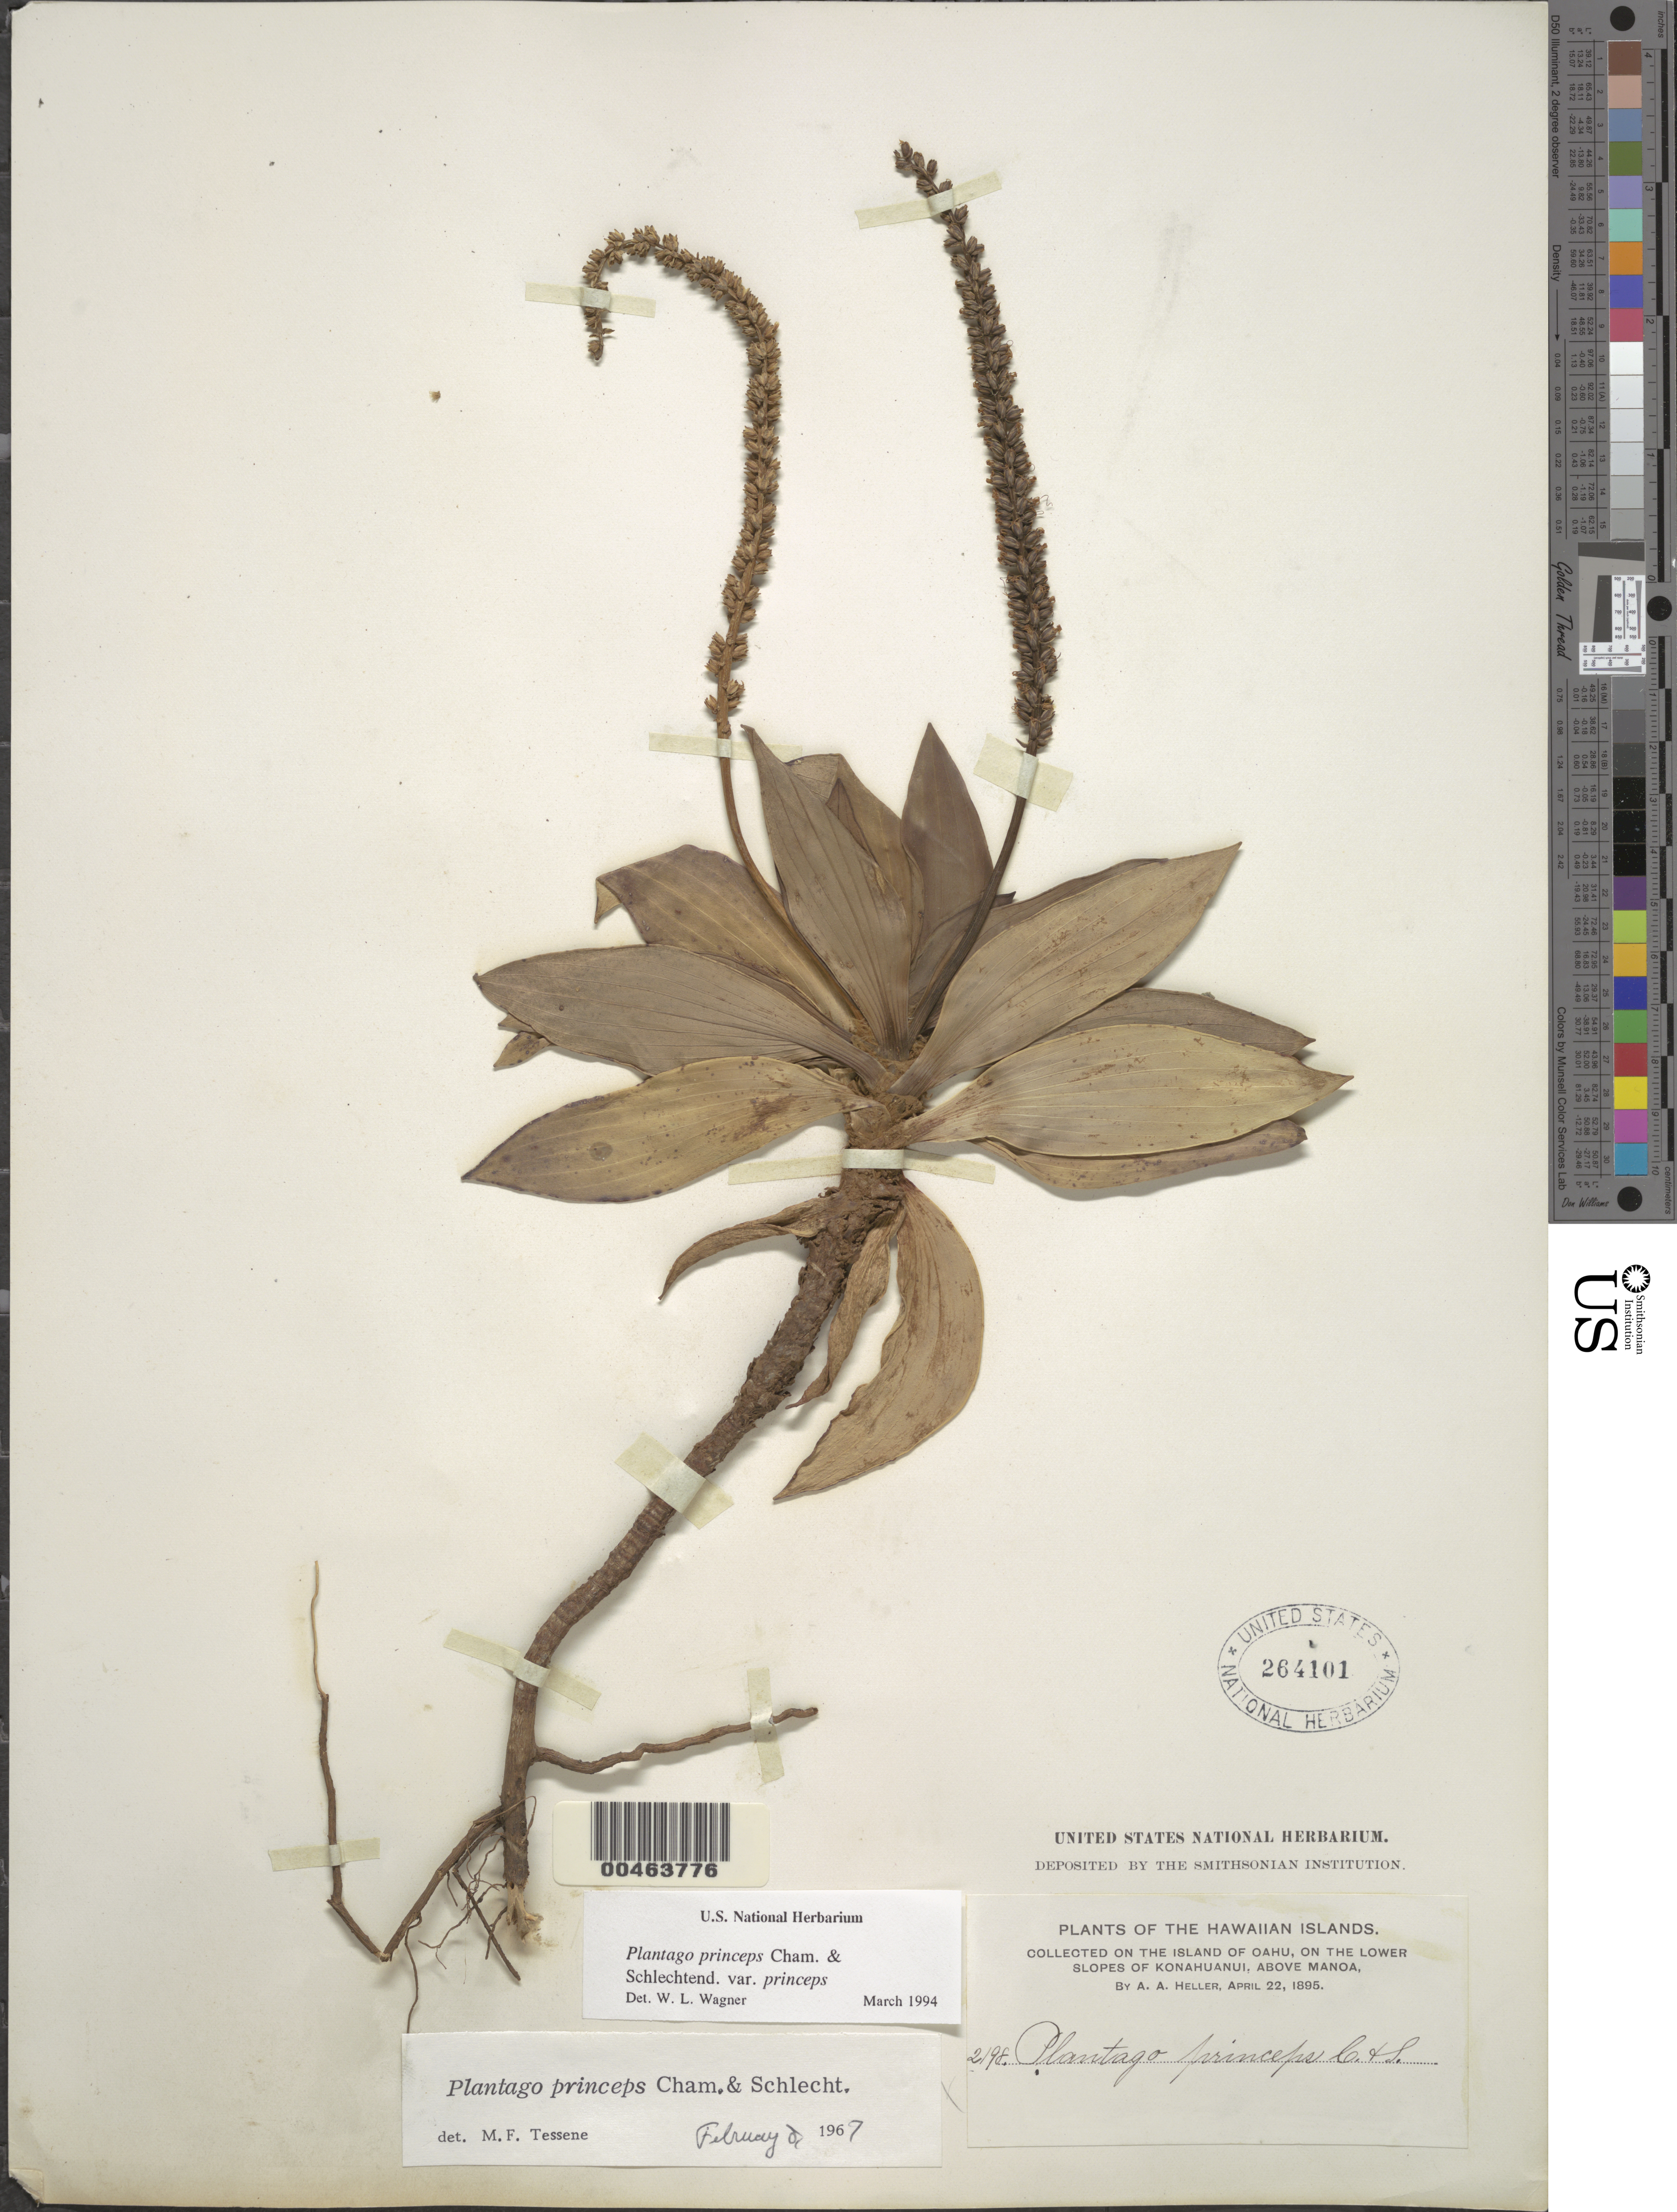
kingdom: Plantae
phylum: Tracheophyta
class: Magnoliopsida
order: Lamiales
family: Plantaginaceae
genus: Plantago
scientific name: Plantago princeps var. princeps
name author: Cham. & Schltdl.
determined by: Wagner, W. L., (BOT), Smithsonian Institution - National Museum of Natural History (UNITED STATES)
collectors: A. A. Heller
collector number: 2198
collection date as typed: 22 Apr 1895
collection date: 1895-04-22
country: United States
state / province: Hawaii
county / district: Honolulu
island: Oahu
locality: On the lower slopes of Konahuanui, above Manoa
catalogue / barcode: US 264101